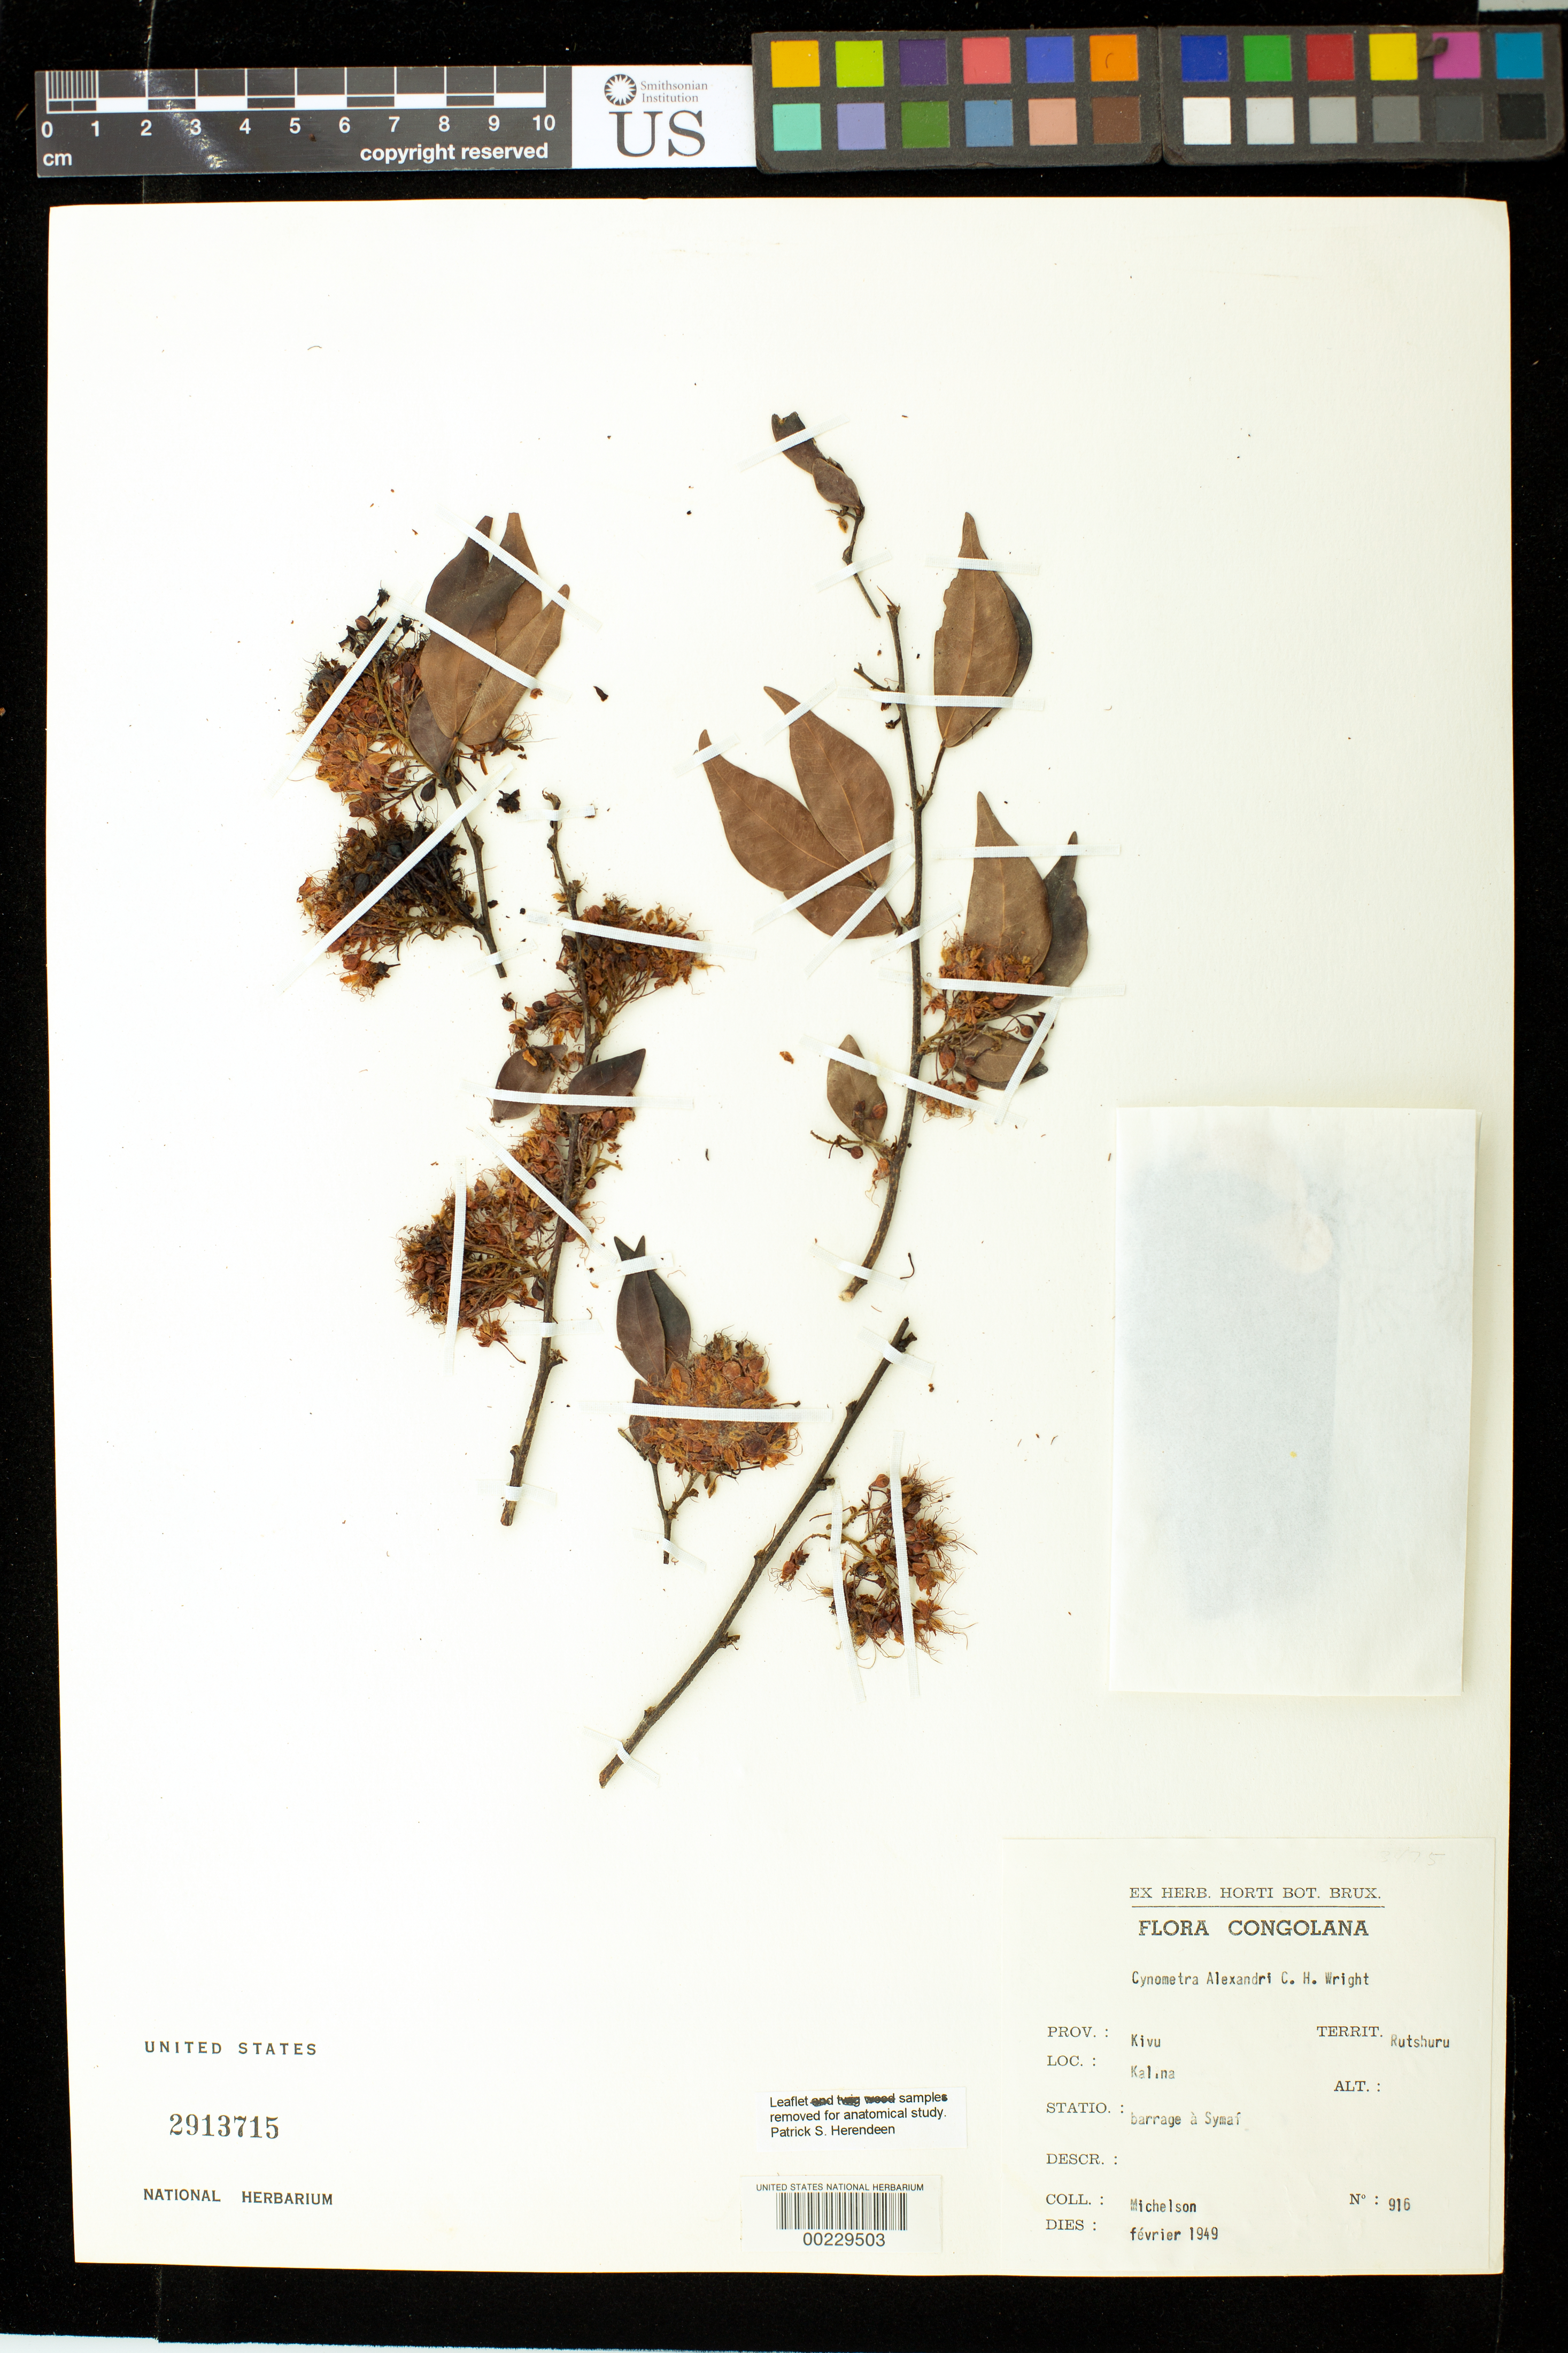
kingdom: Plantae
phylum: Tracheophyta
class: Magnoliopsida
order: Fabales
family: Fabaceae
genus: Cynometra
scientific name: Cynometra alexandri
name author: C.H. Wright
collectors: -. Michelson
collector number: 916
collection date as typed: Feb 1949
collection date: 1949-02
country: Congo, Democratic Republic of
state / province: Nord-Kivu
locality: Kalina; rutshuru terr.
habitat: Symai dam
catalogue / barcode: US 2913715